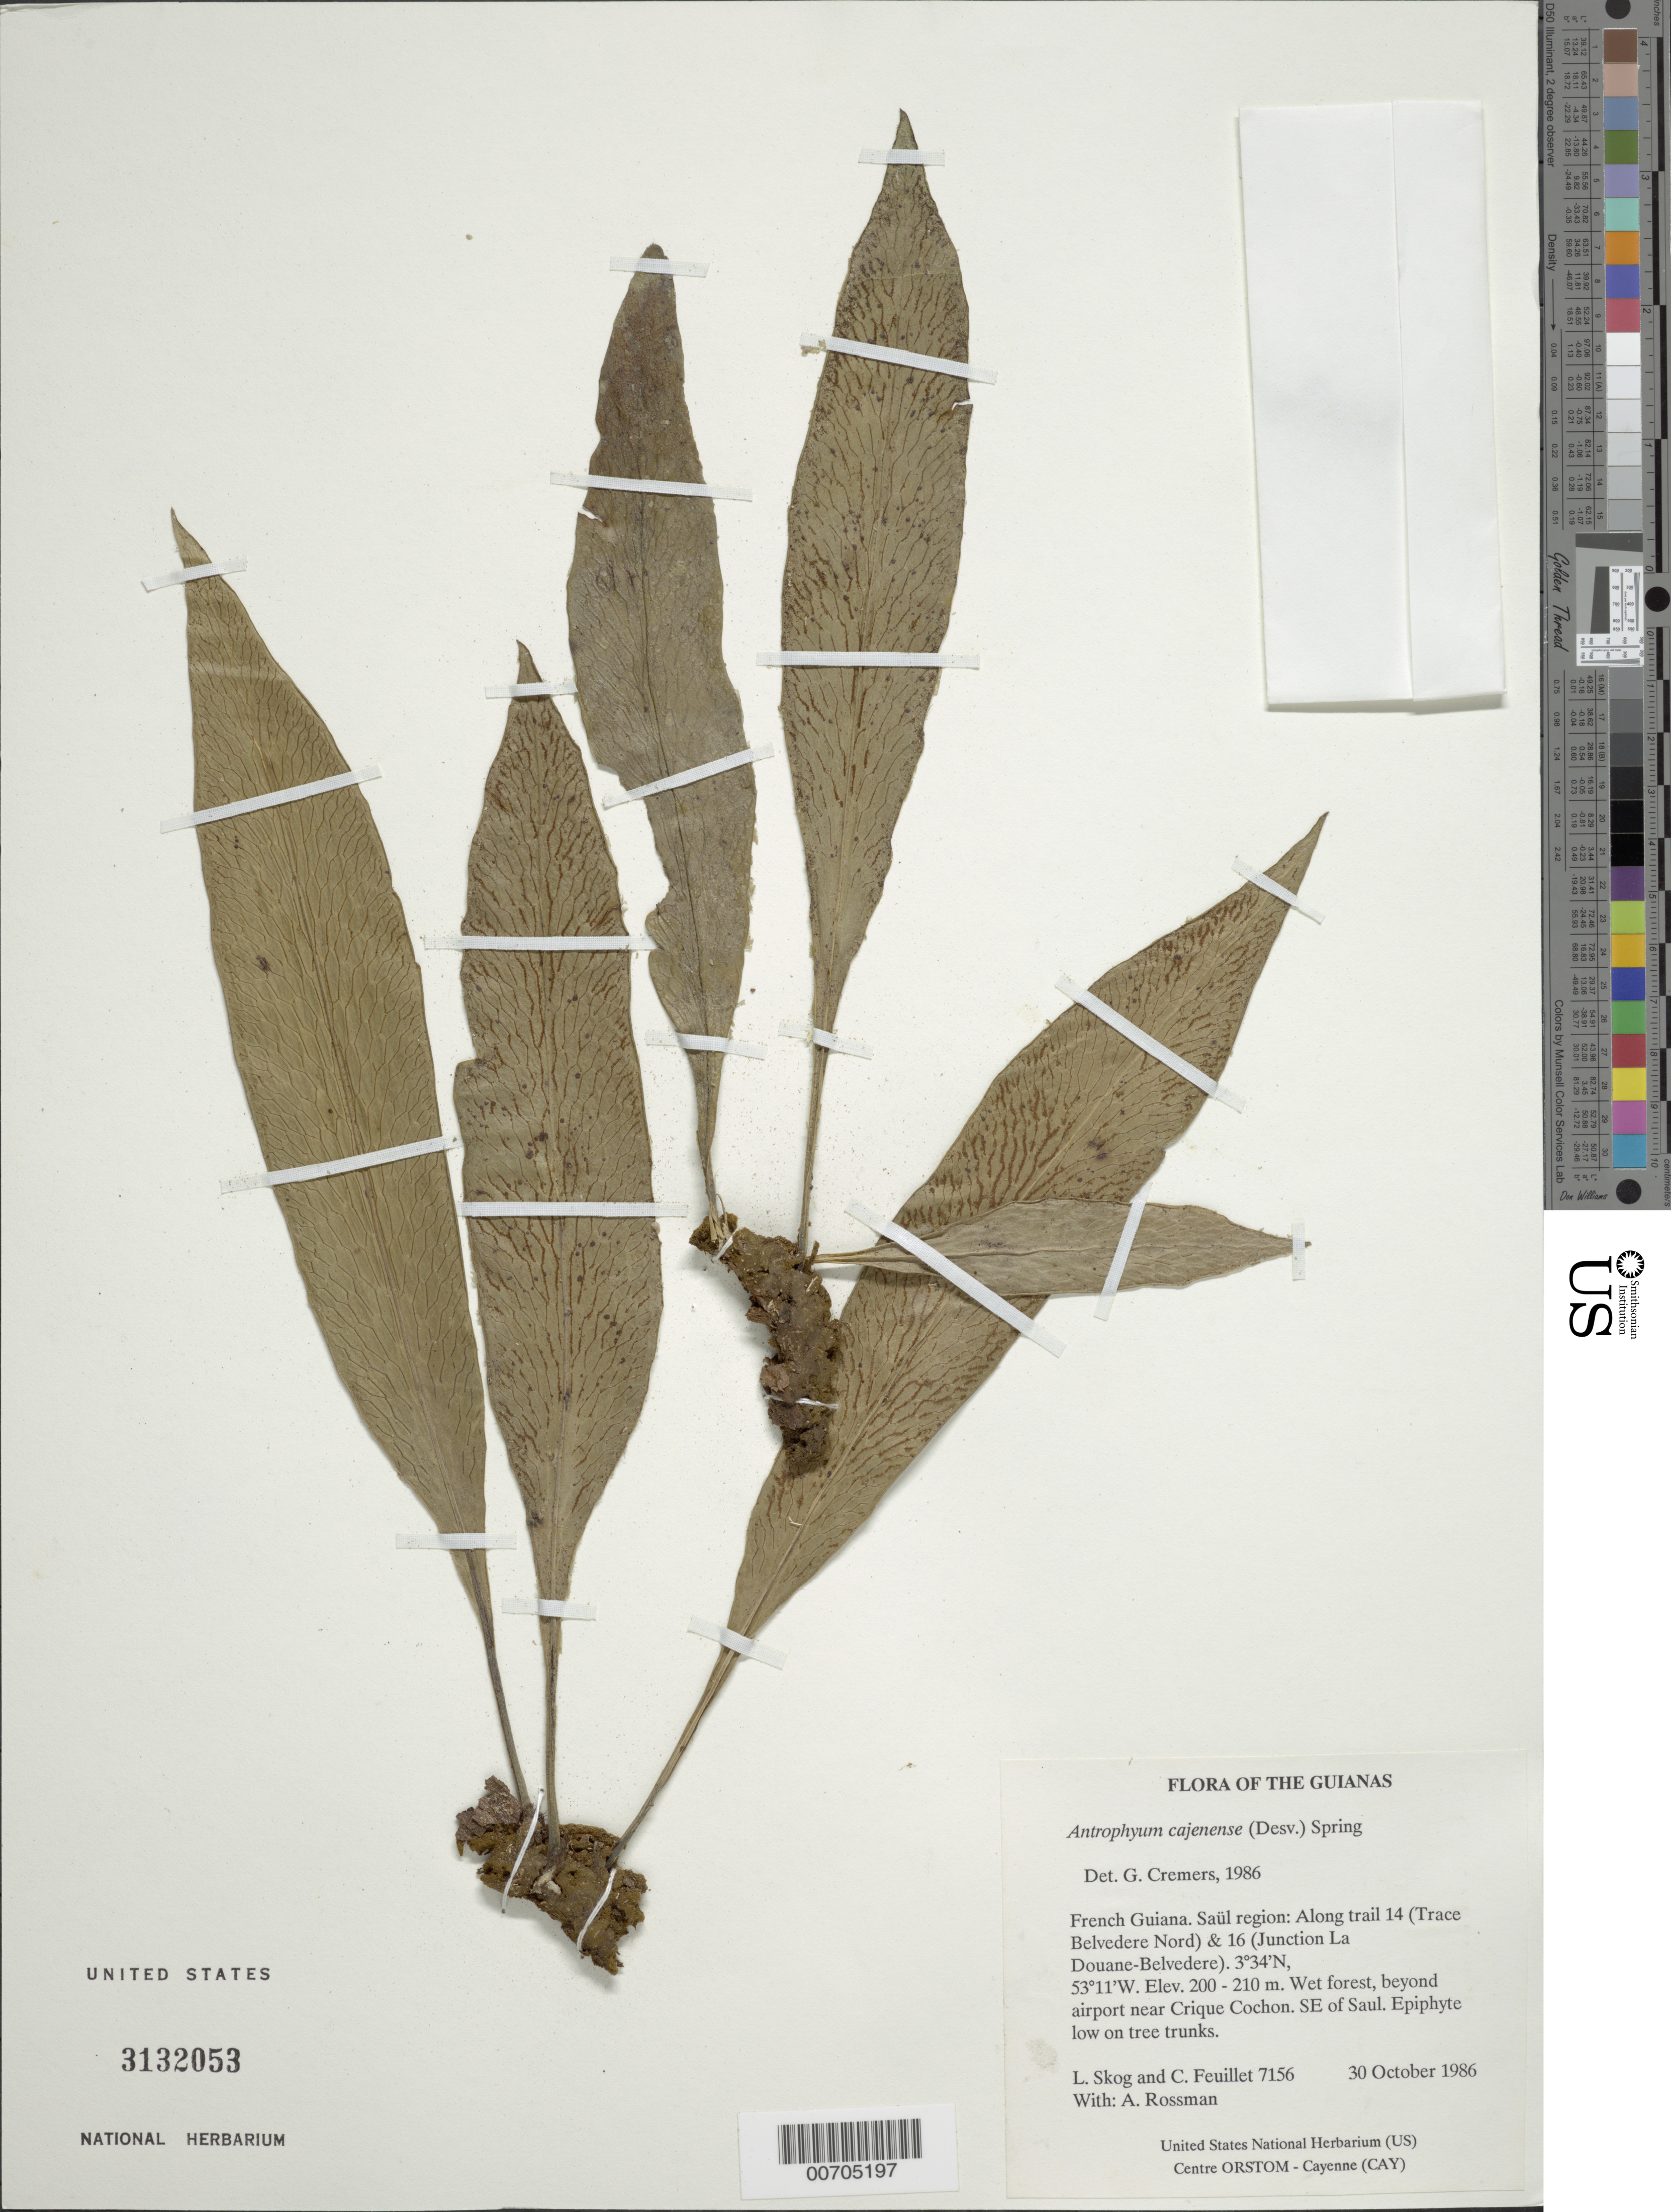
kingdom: Plantae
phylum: Tracheophyta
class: Polypodiopsida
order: Polypodiales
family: Pteridaceae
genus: Polytaenium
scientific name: Polytaenium cajenense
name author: (Desv.) Benedict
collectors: L. E. Skog, C. Feuillet & A. Rossman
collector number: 7156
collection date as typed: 30 October 1986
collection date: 1986-10-30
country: French Guiana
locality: SE of Saül along trail 14 (Trace Belvedere Nord) & 16 (Junction La Douane-Belvedere)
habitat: Wet forest, beyond airport near Crique Cochon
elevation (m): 200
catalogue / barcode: US 3132053